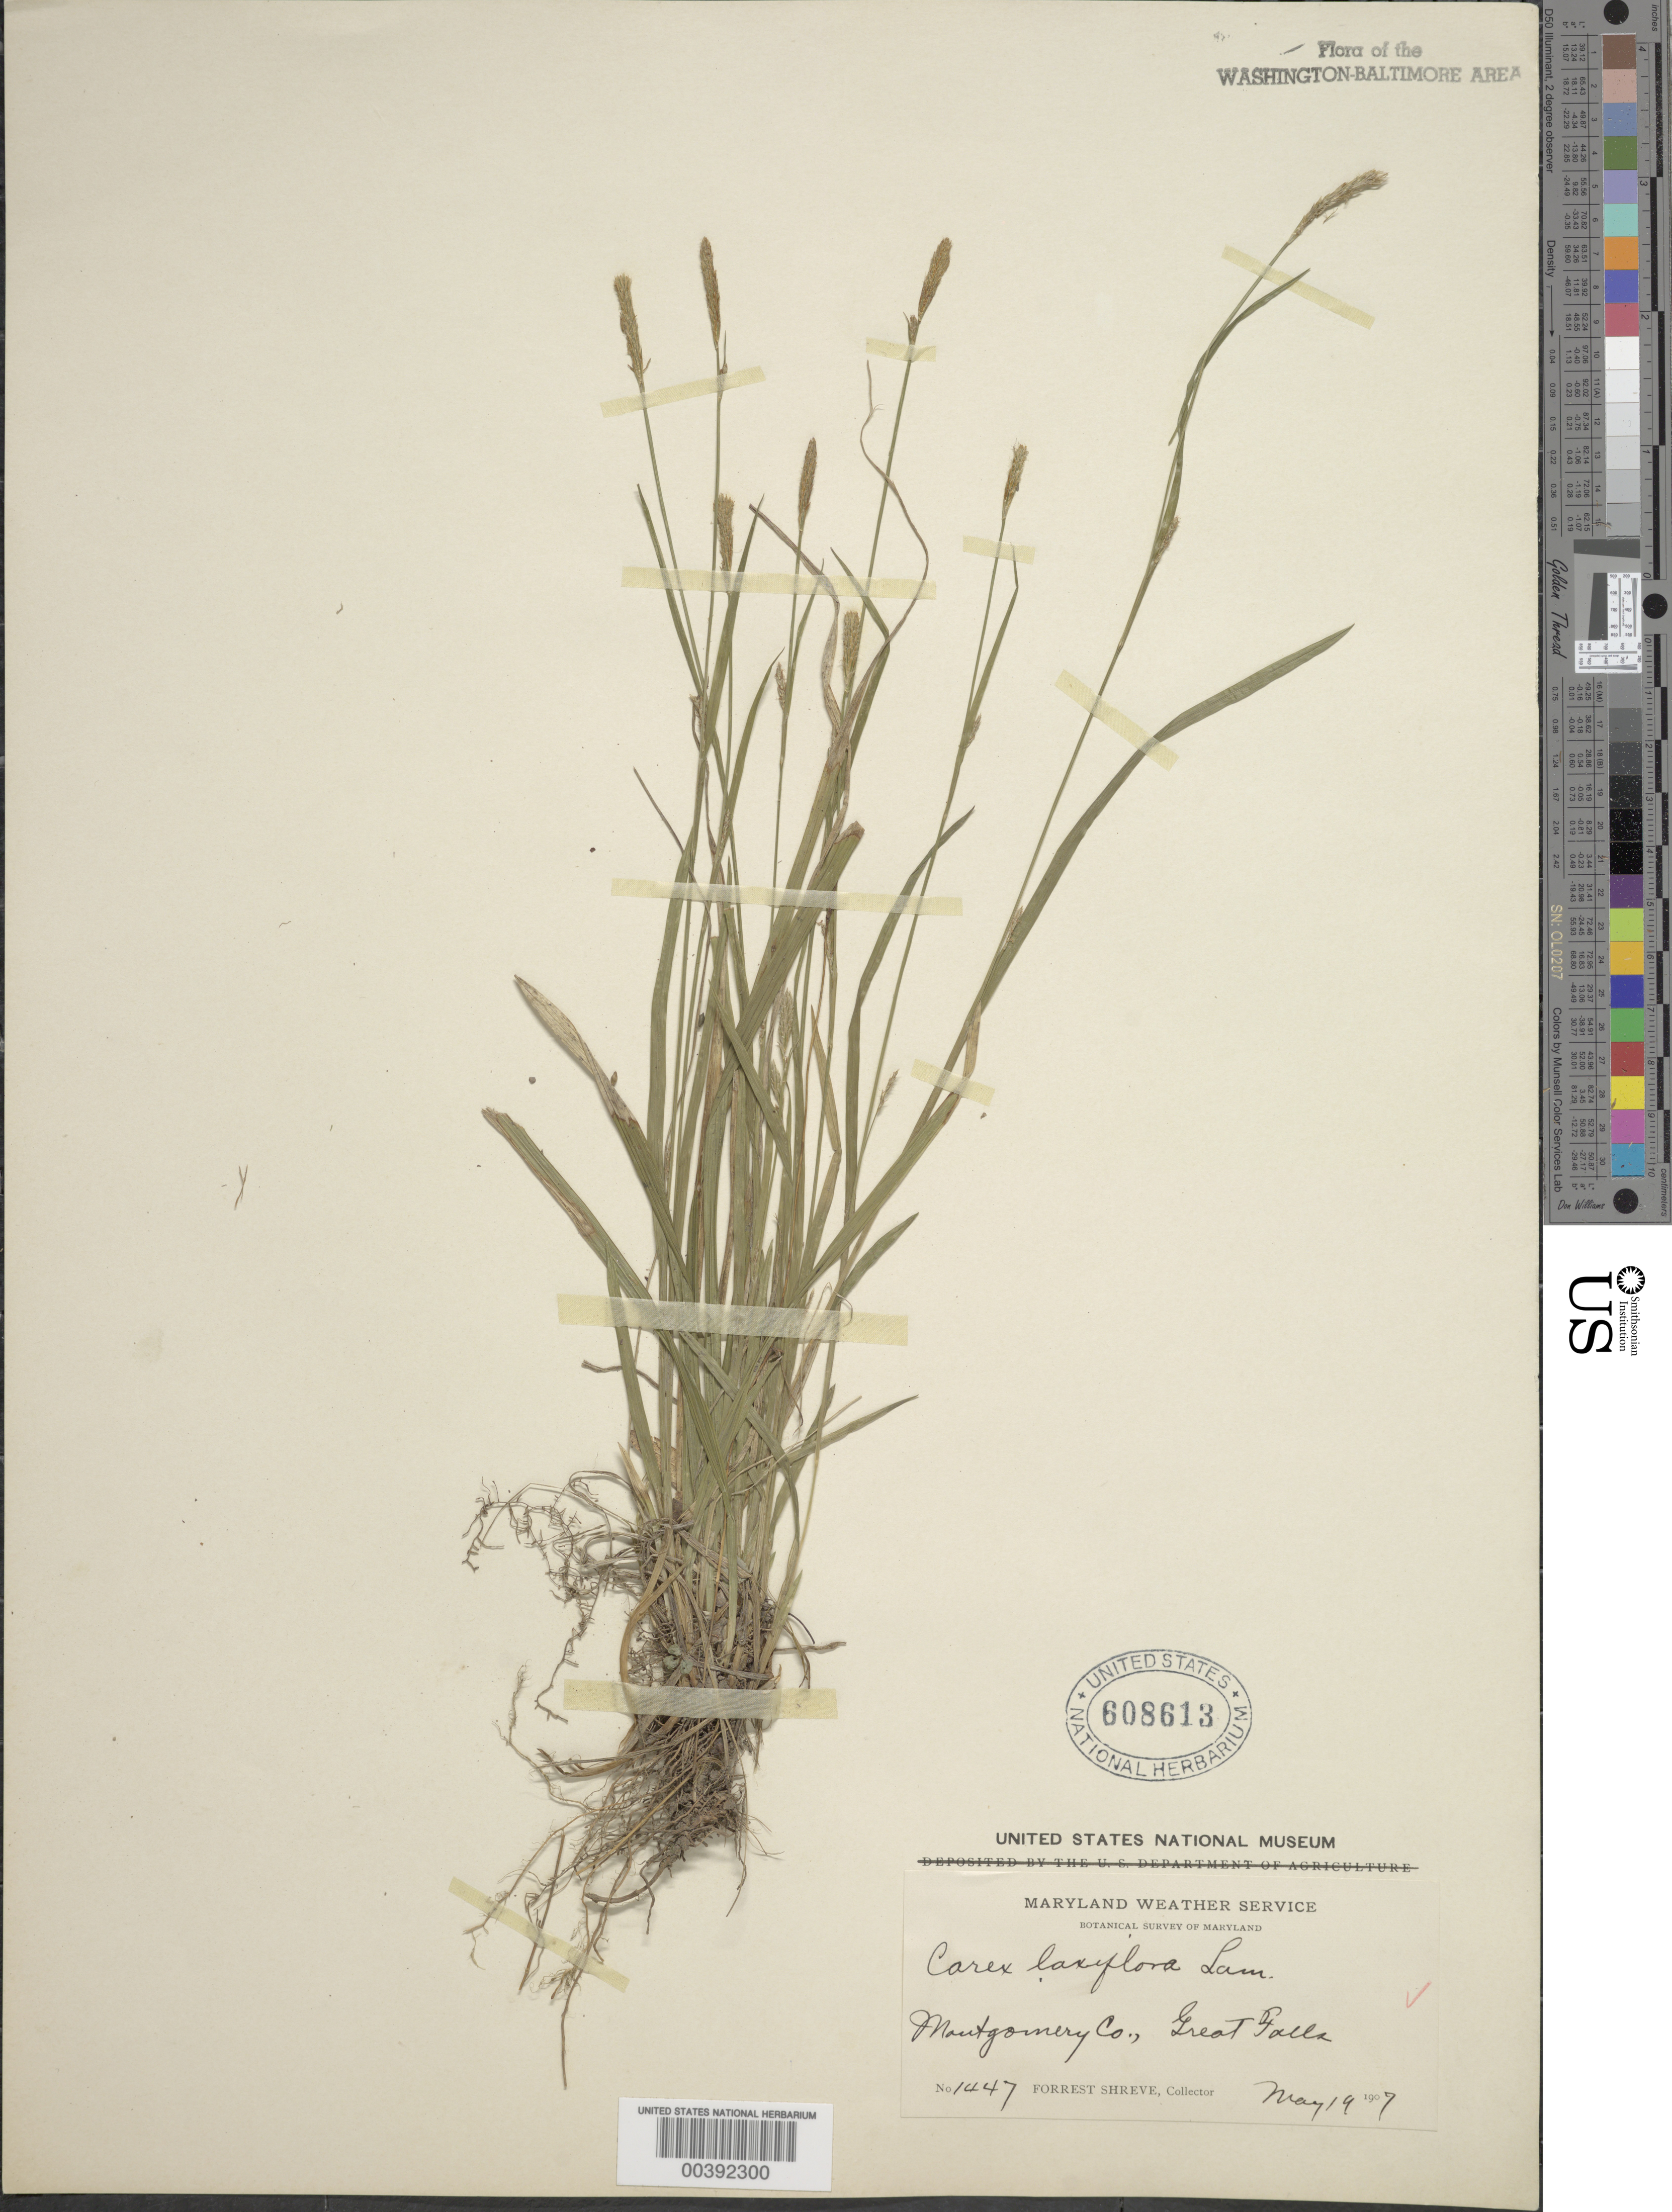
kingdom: Plantae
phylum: Tracheophyta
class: Liliopsida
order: Poales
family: Cyperaceae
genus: Carex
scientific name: Carex digitalis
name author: Willd.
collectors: F. Shreve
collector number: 1447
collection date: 1907-05-19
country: United States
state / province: Maryland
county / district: Montgomery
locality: Maryland Weather Service, Montgomery Co., Great Falls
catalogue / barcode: US 608613